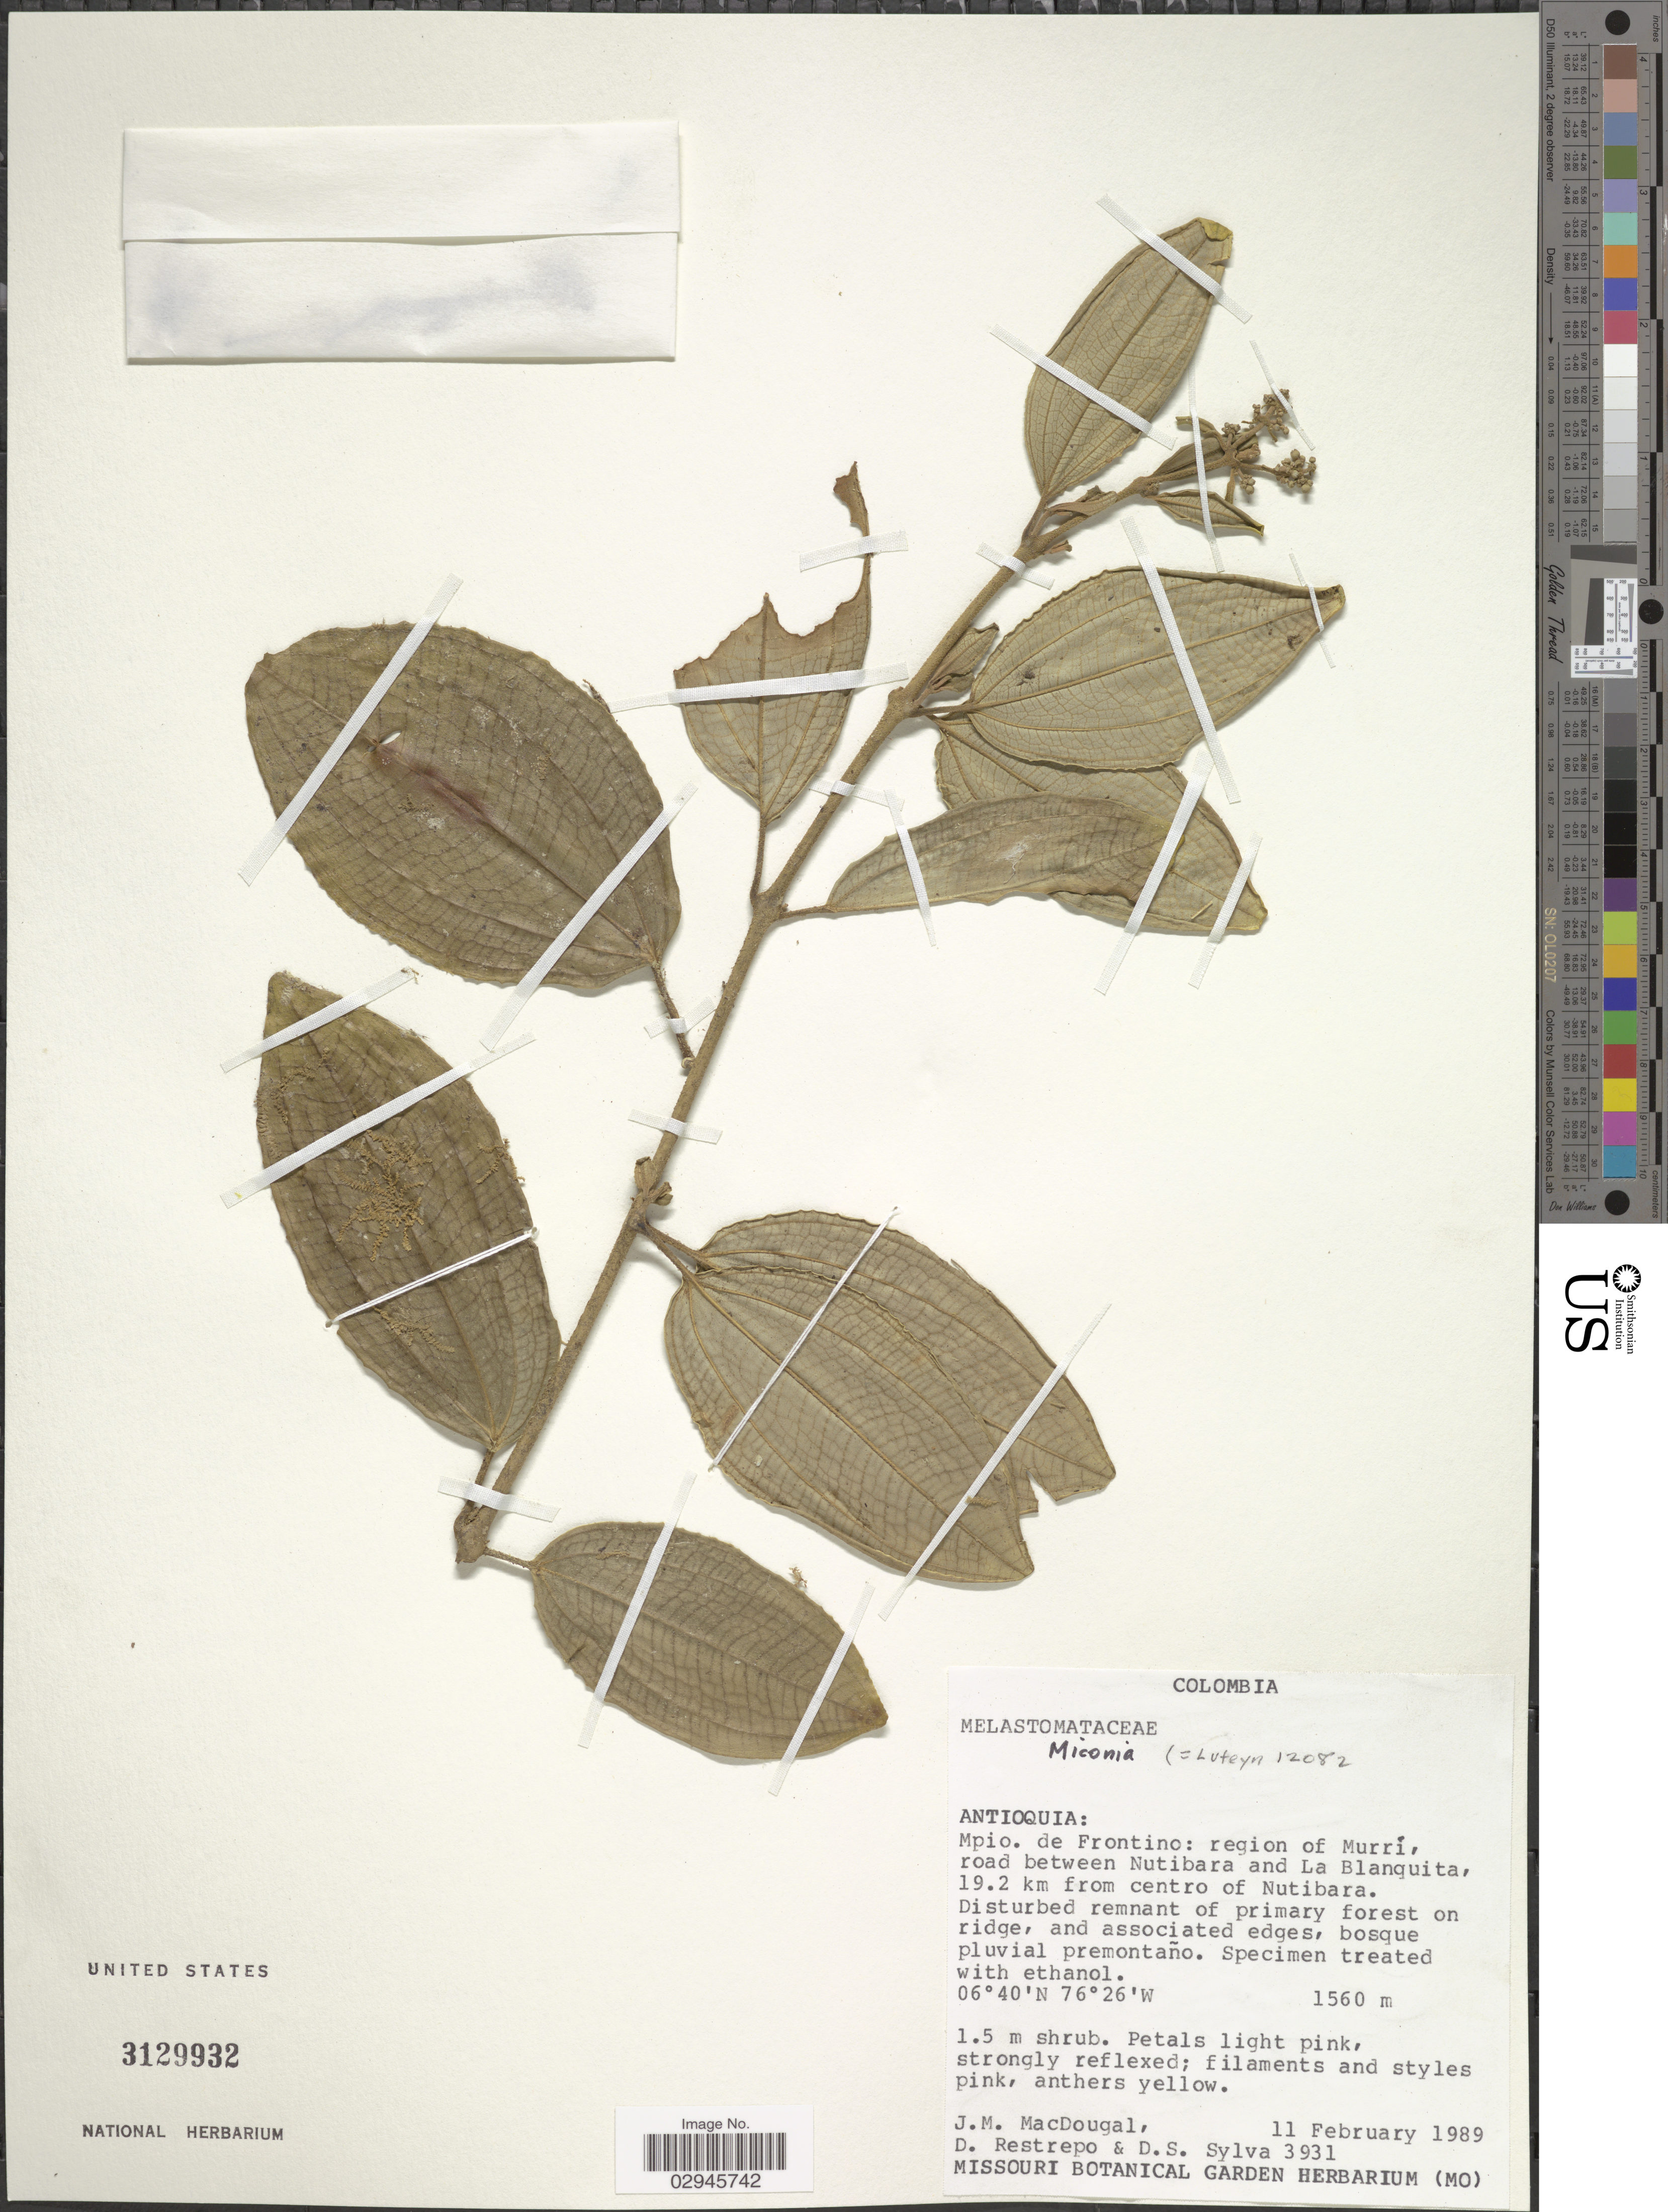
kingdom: Plantae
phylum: Tracheophyta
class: Magnoliopsida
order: Myrtales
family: Melastomataceae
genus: Miconia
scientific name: Miconia sp.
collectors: J. M. MacDougal, D. Restrepo & D. Sylva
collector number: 3931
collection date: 1989-02-11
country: Colombia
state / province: Antioquia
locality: Mpio. de Frontino: region of Murrí, road between Nutibara and La Blanquita, 19.2 km from centro of Nutibara.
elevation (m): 1560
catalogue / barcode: US 3129932